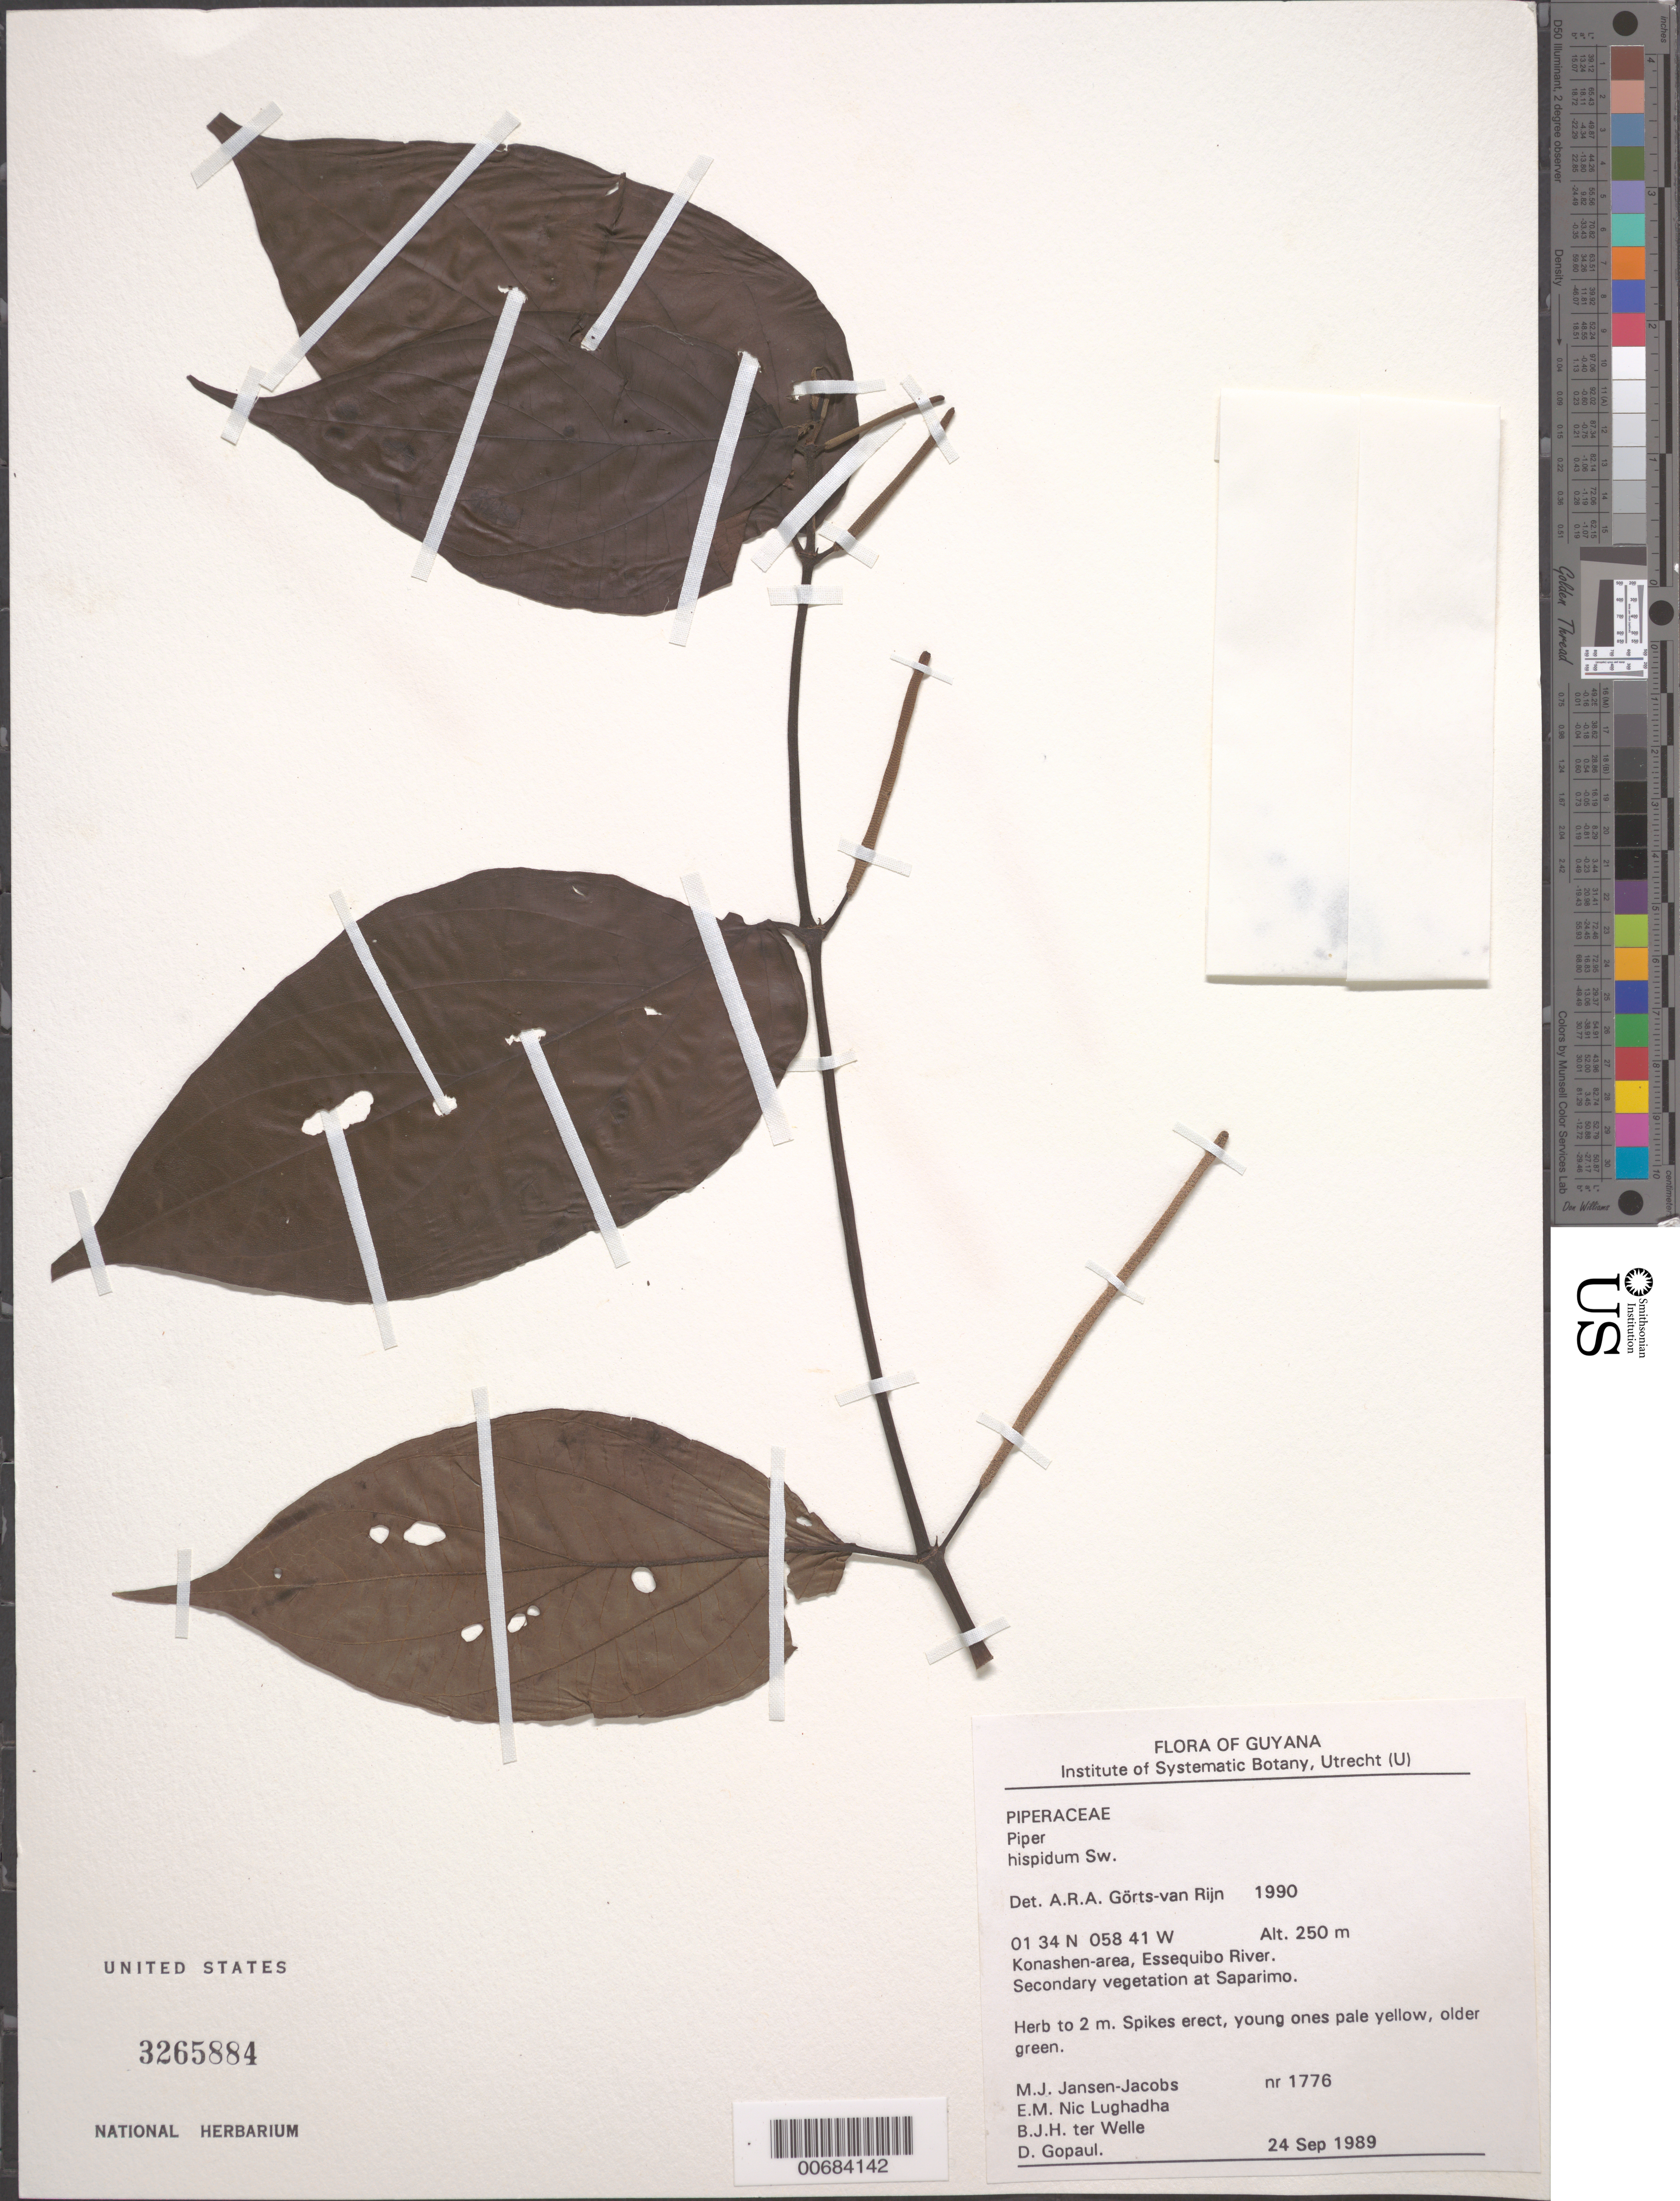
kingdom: Plantae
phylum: Tracheophyta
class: Magnoliopsida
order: Piperales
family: Piperaceae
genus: Piper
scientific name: Piper hispidum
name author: Sw.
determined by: Görts-van Rijn, A. R. A.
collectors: M. J. Jansen-Jacobs, E. Nic Lughadha, B. Welle & D. Gopaul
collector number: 1776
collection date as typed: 24-Sep-89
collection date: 1989-09-24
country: Guyana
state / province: U. Takutu-U. Essequibo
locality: Kamoa River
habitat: Secondary vegetation at Saparimo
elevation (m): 250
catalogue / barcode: US 3265884